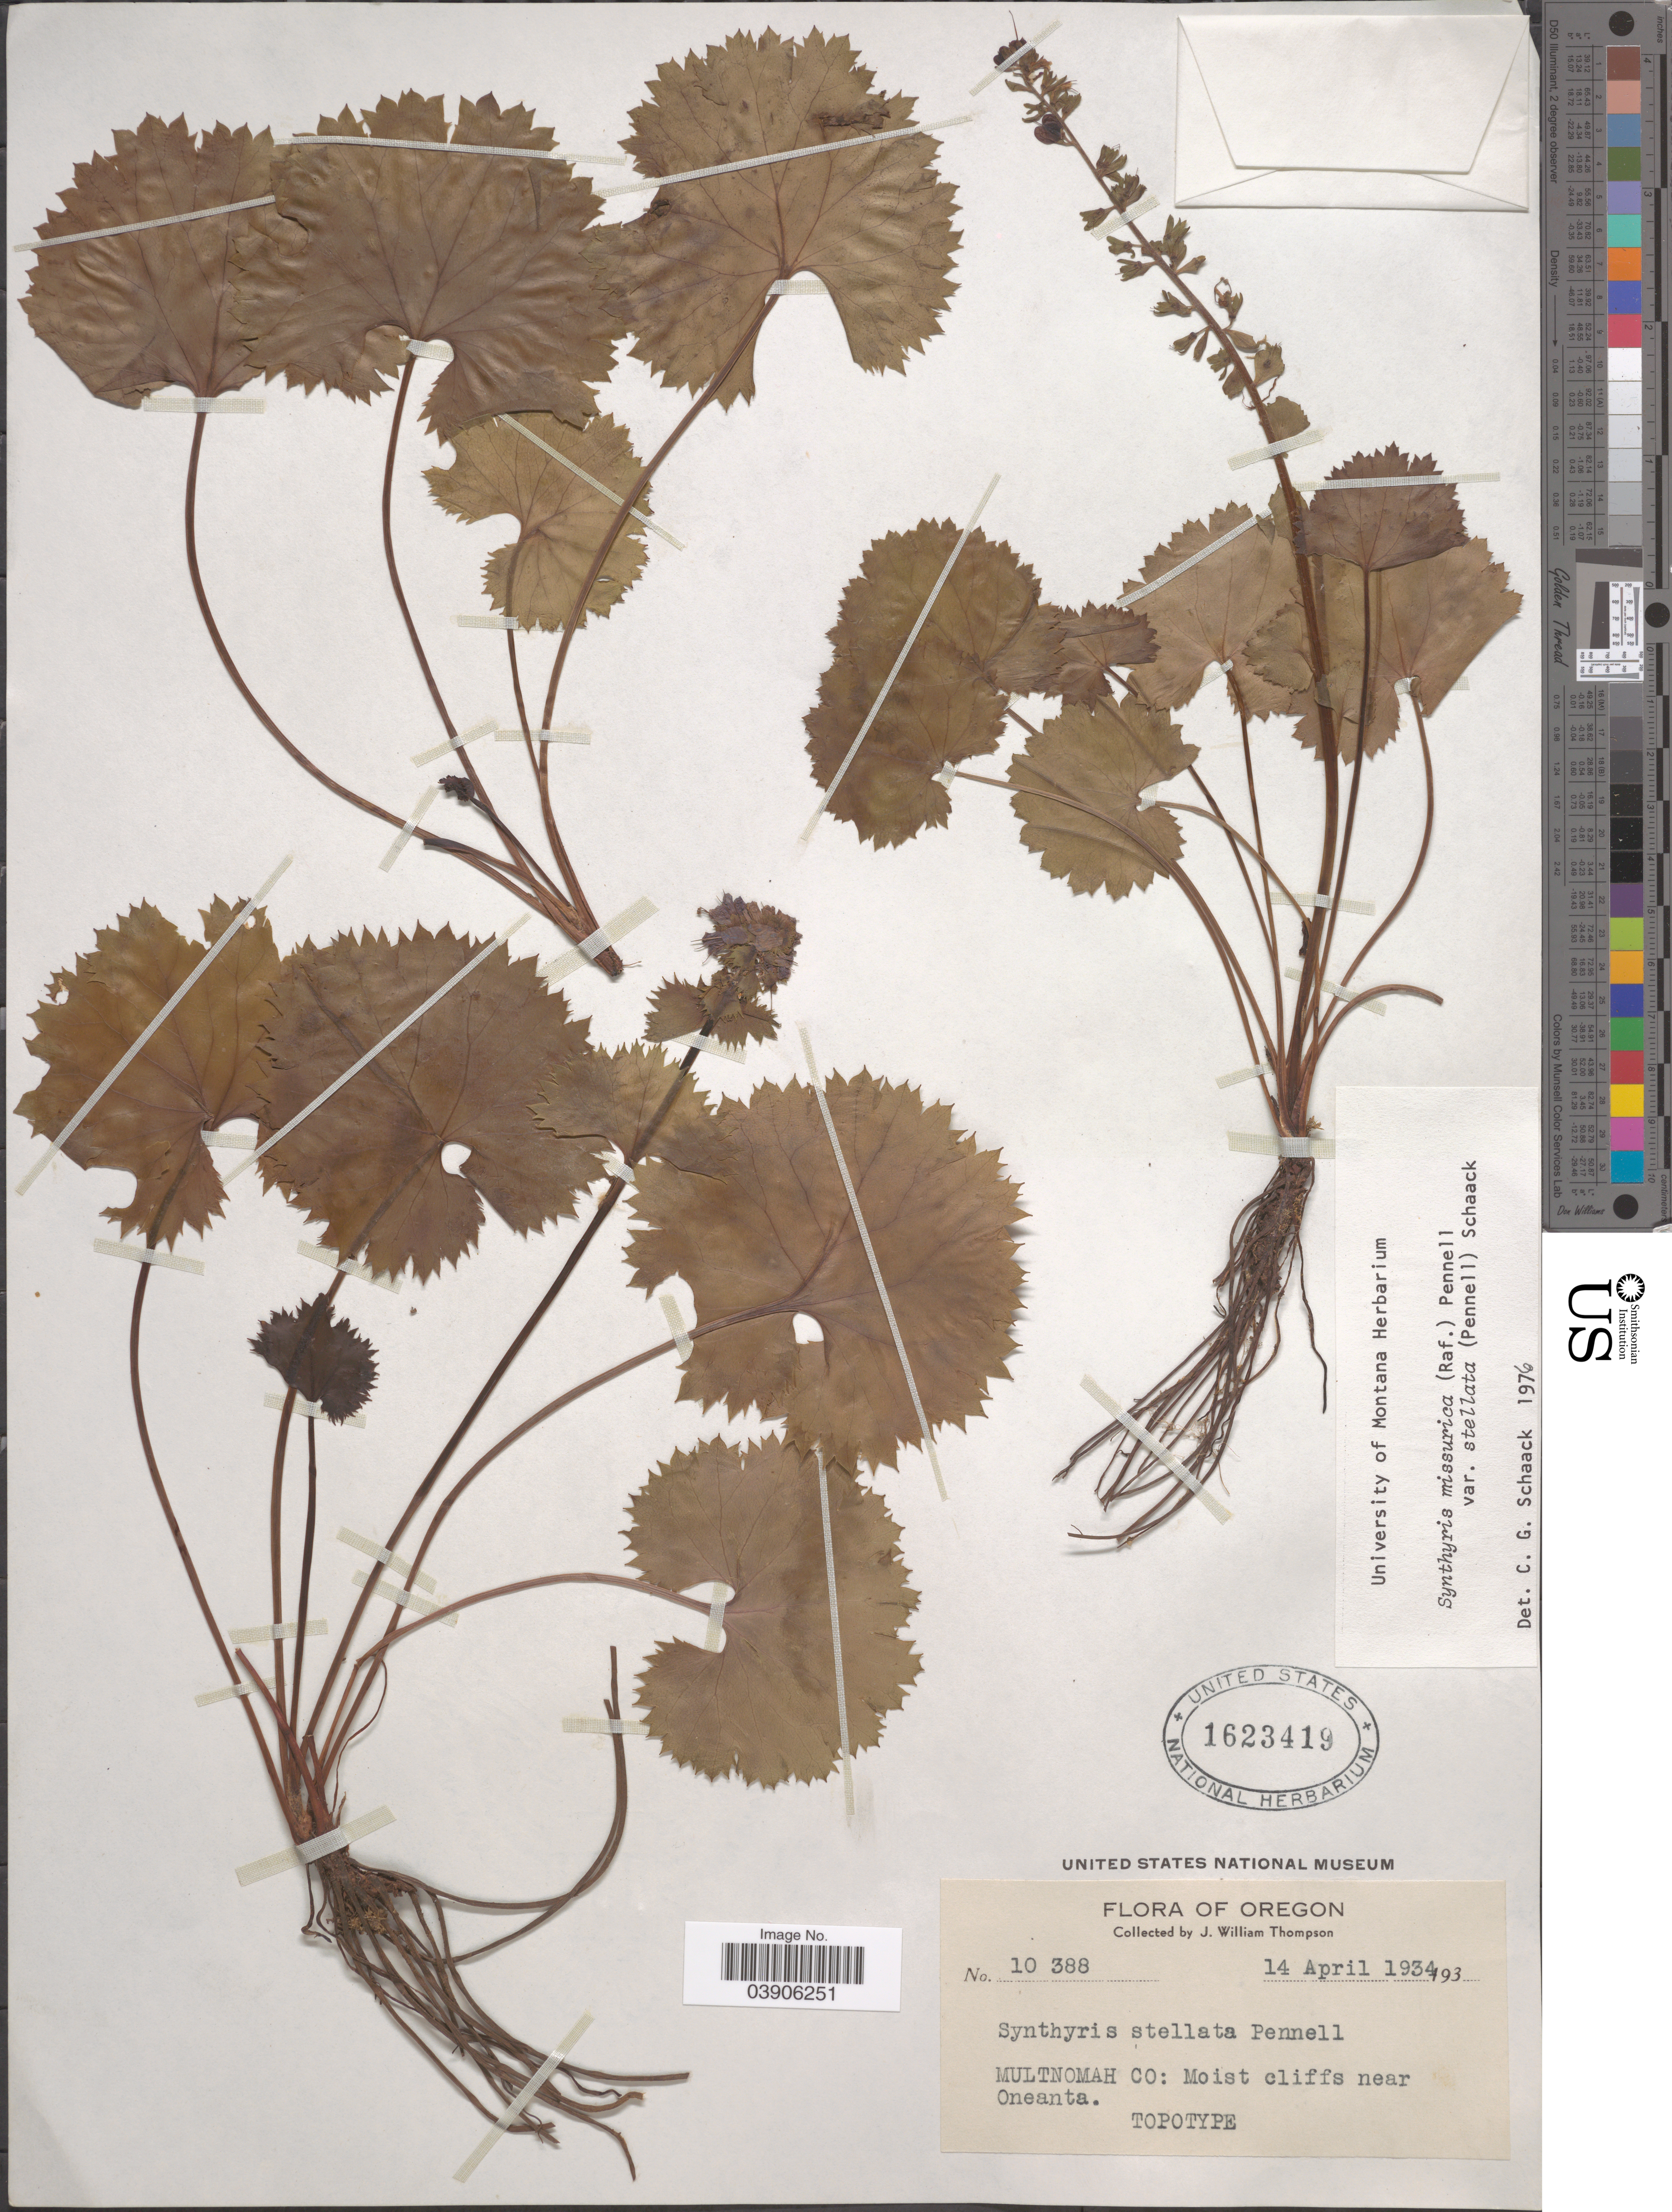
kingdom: Plantae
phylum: Tracheophyta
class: Magnoliopsida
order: Lamiales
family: Plantaginaceae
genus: Synthyris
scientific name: Synthyris missurica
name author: (Raf.) Pennell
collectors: J. W. Thompson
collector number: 10388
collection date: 1934-04-14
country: United States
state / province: Oregon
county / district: Multnomah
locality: Multnomah Co: Moist cliffs near Oneanta.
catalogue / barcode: US 1623419